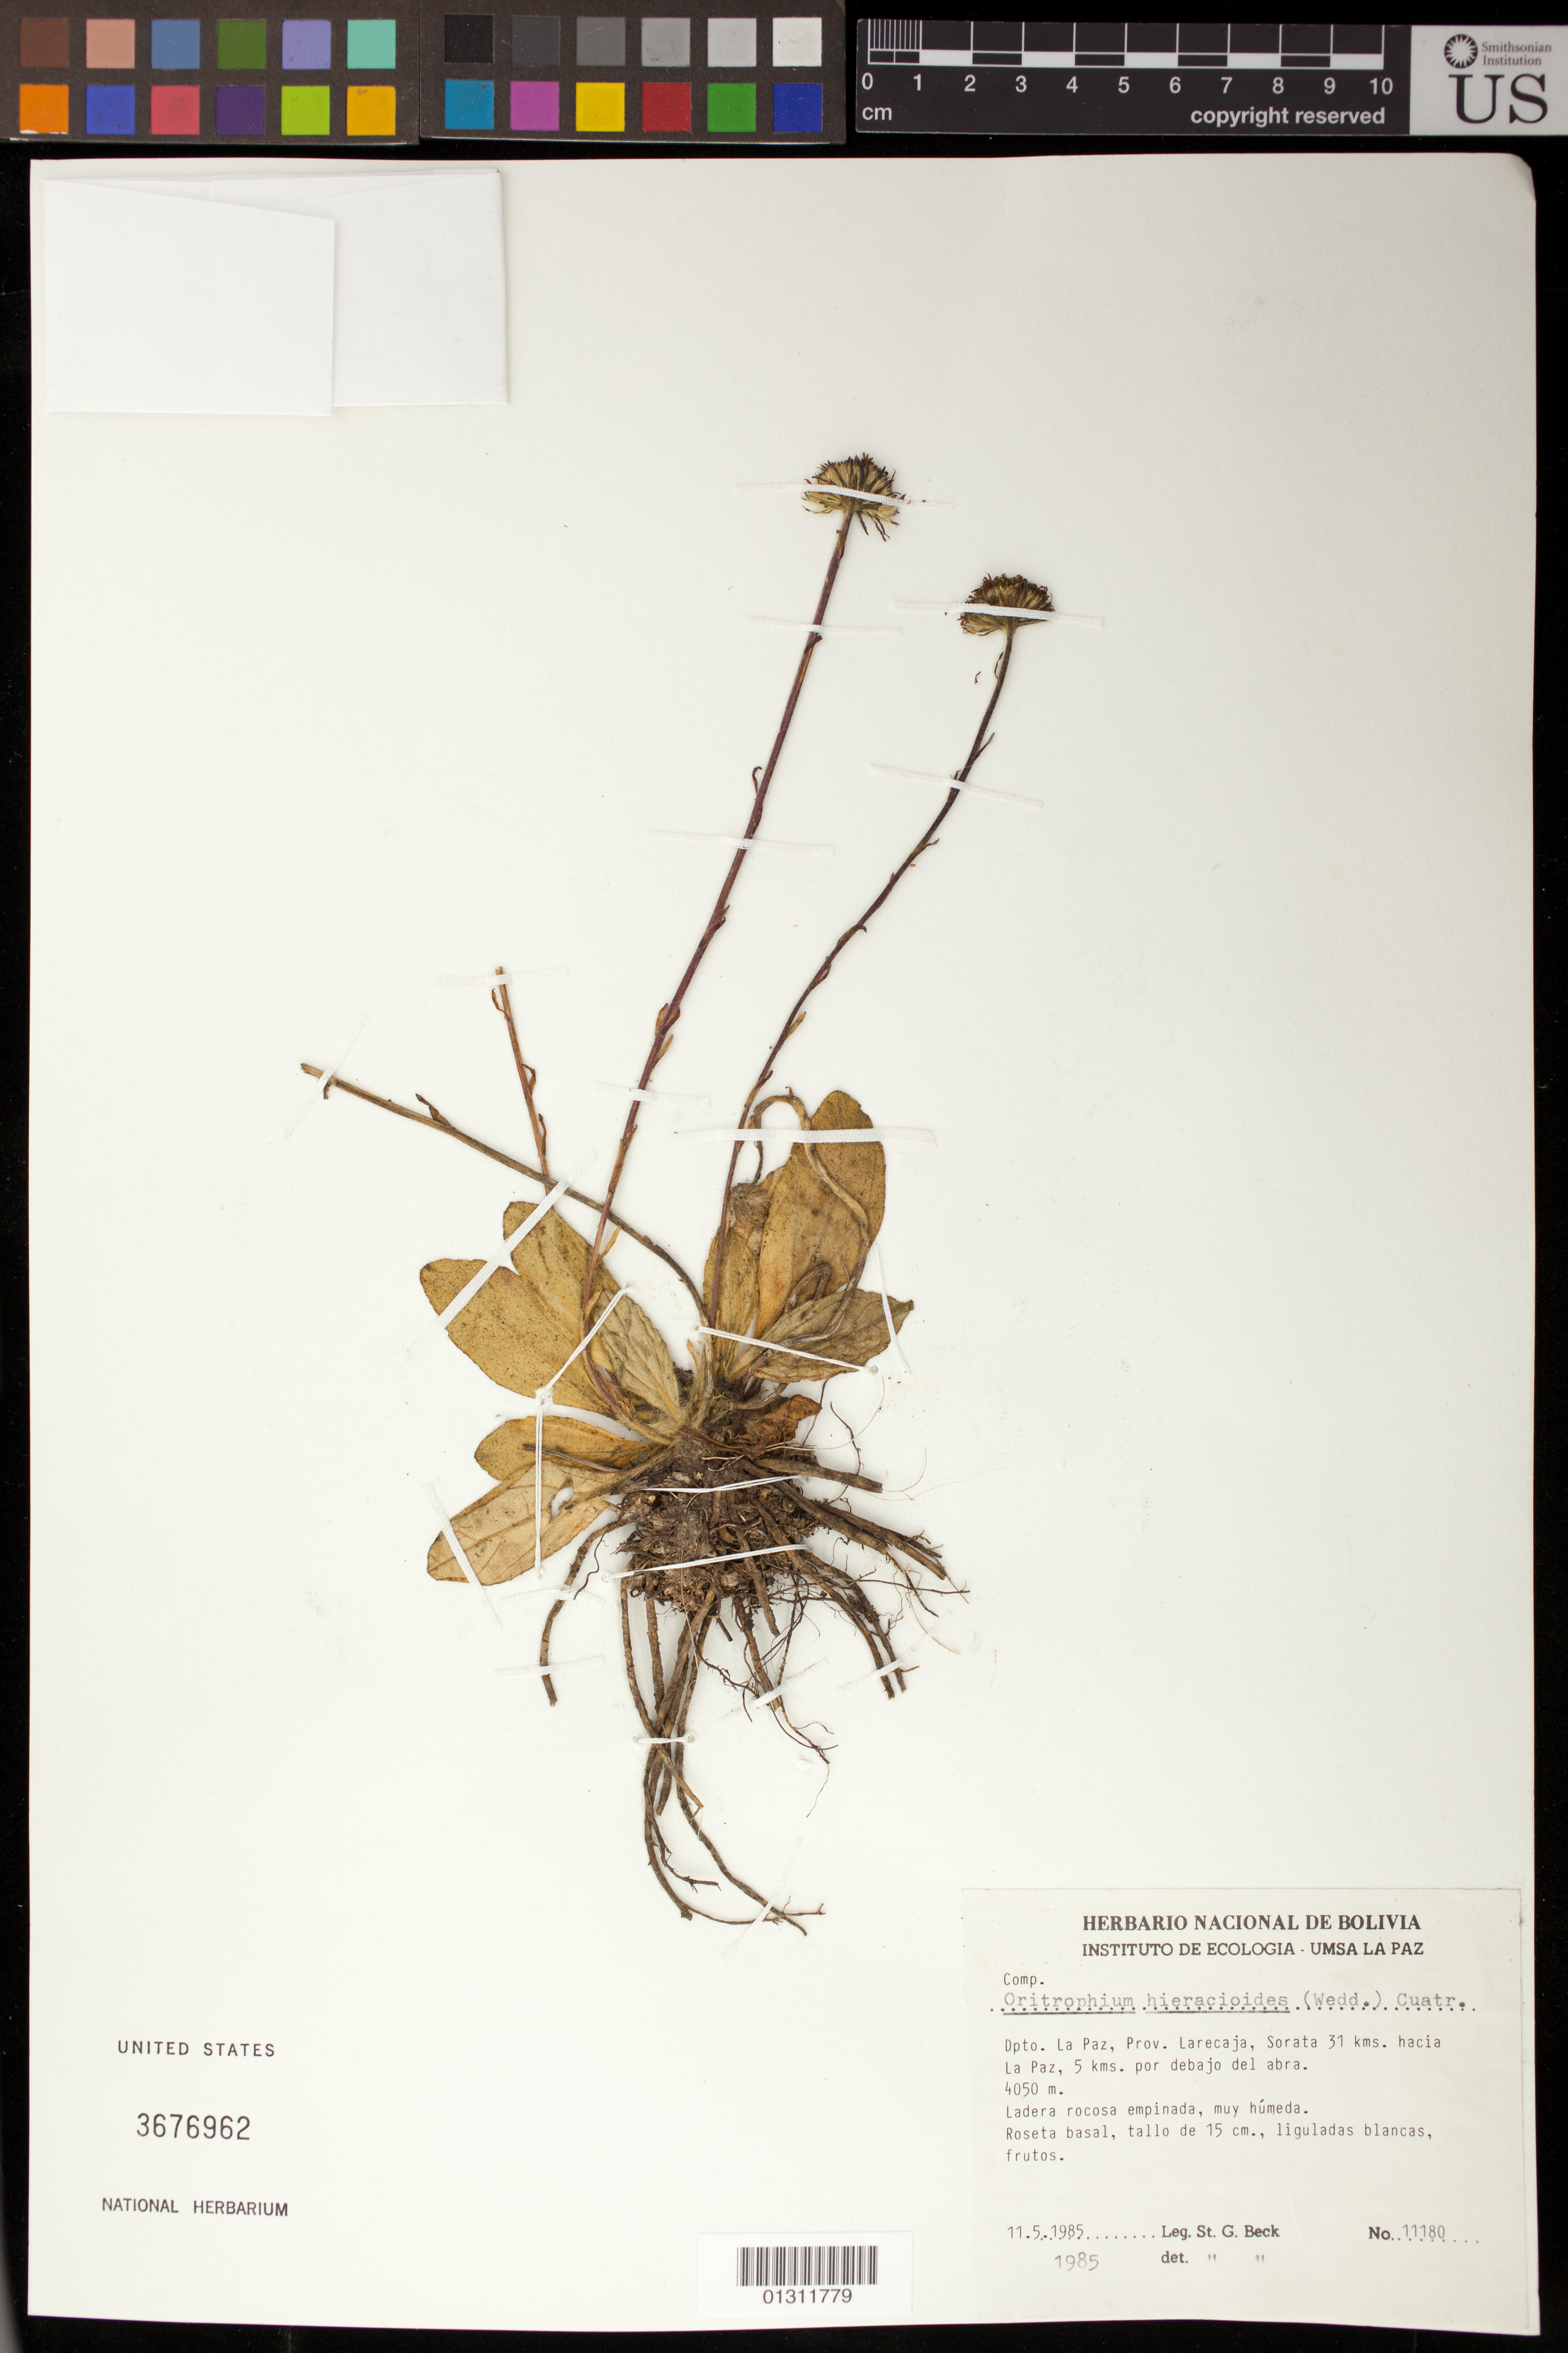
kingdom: Plantae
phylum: Tracheophyta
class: Magnoliopsida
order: Asterales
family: Asteraceae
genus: Oritrophium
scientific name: Oritrophium hieracioides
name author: (Wedd.) Cuatrec.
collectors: S. G. Beck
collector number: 11180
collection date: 1985-05-11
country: Bolivia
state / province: La Paz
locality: Dpto La Paz, prov. Larecaja, Sorata 31 kms hacia La Paz, 5 kms por debajo del abra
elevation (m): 4050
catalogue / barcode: US 3676962